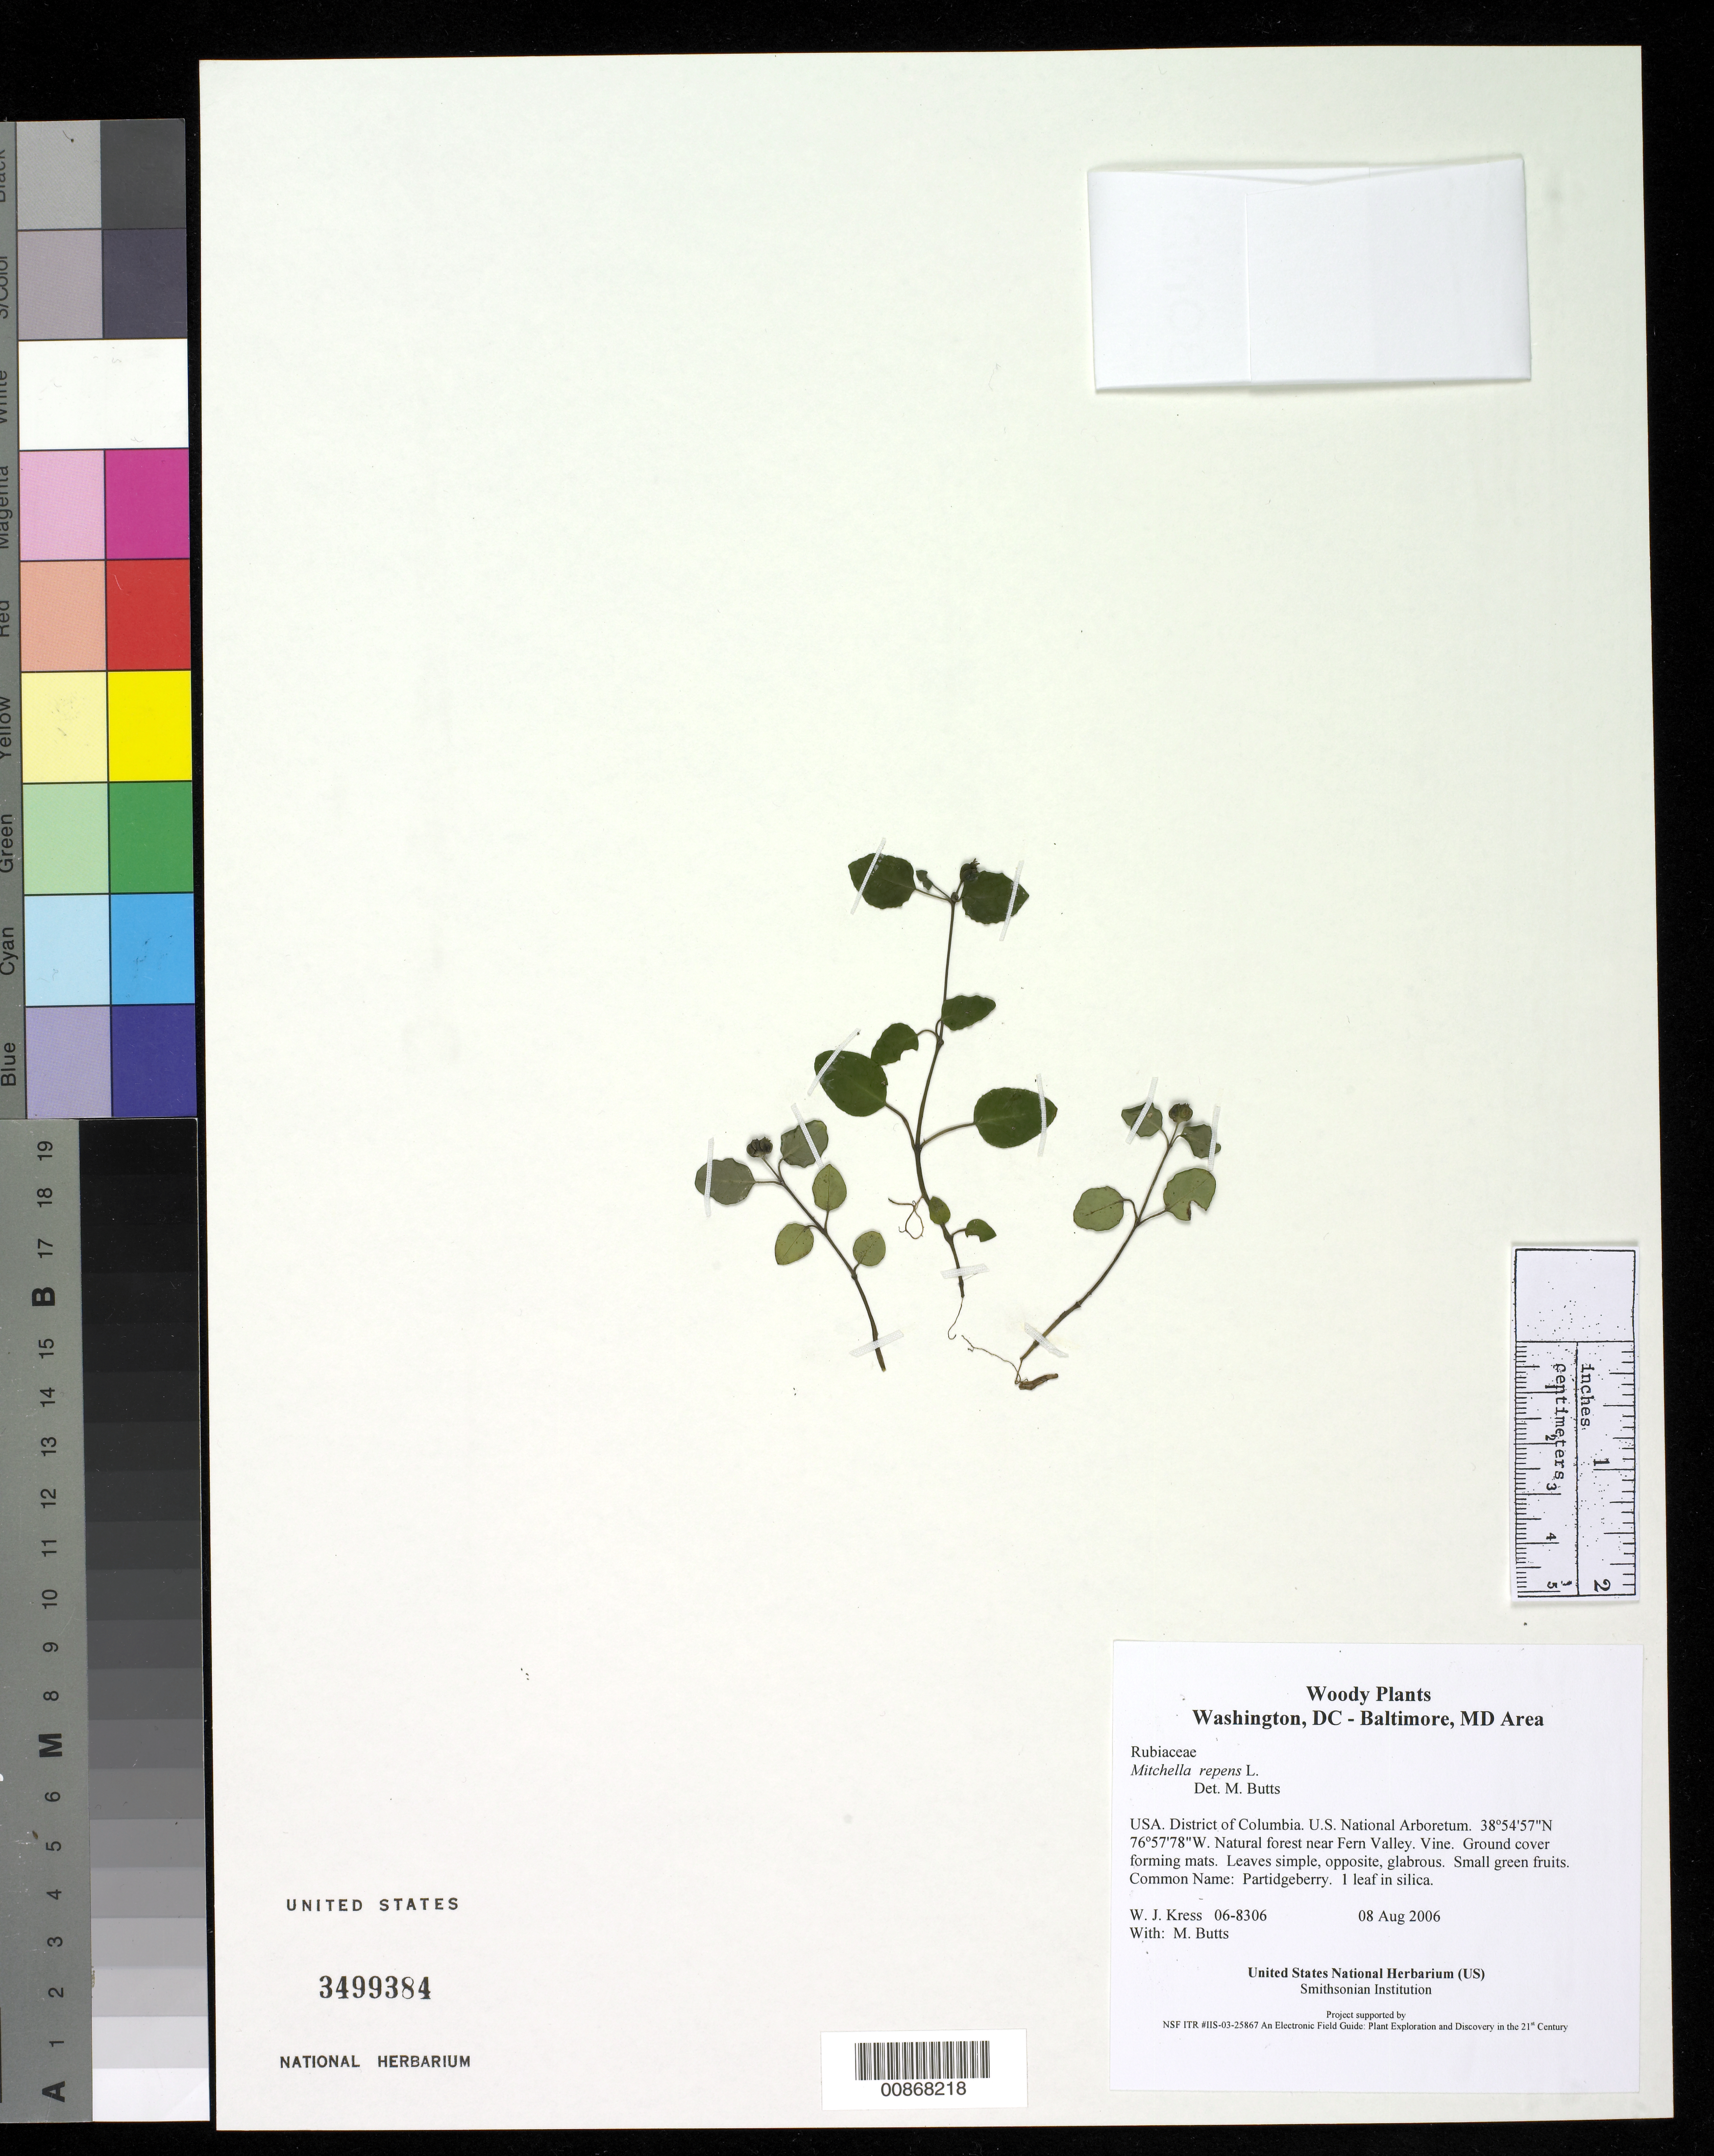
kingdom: Plantae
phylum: Tracheophyta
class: Magnoliopsida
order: Gentianales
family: Rubiaceae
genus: Mitchella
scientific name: Mitchella repens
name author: L.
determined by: Butts, M. B.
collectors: W. J. Kress & M. B. Butts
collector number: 06-8306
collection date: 2006-08-08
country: United States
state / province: District of Columbia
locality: U.S. National Arboretum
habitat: Natural forest near Fern Valley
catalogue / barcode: US 3499384